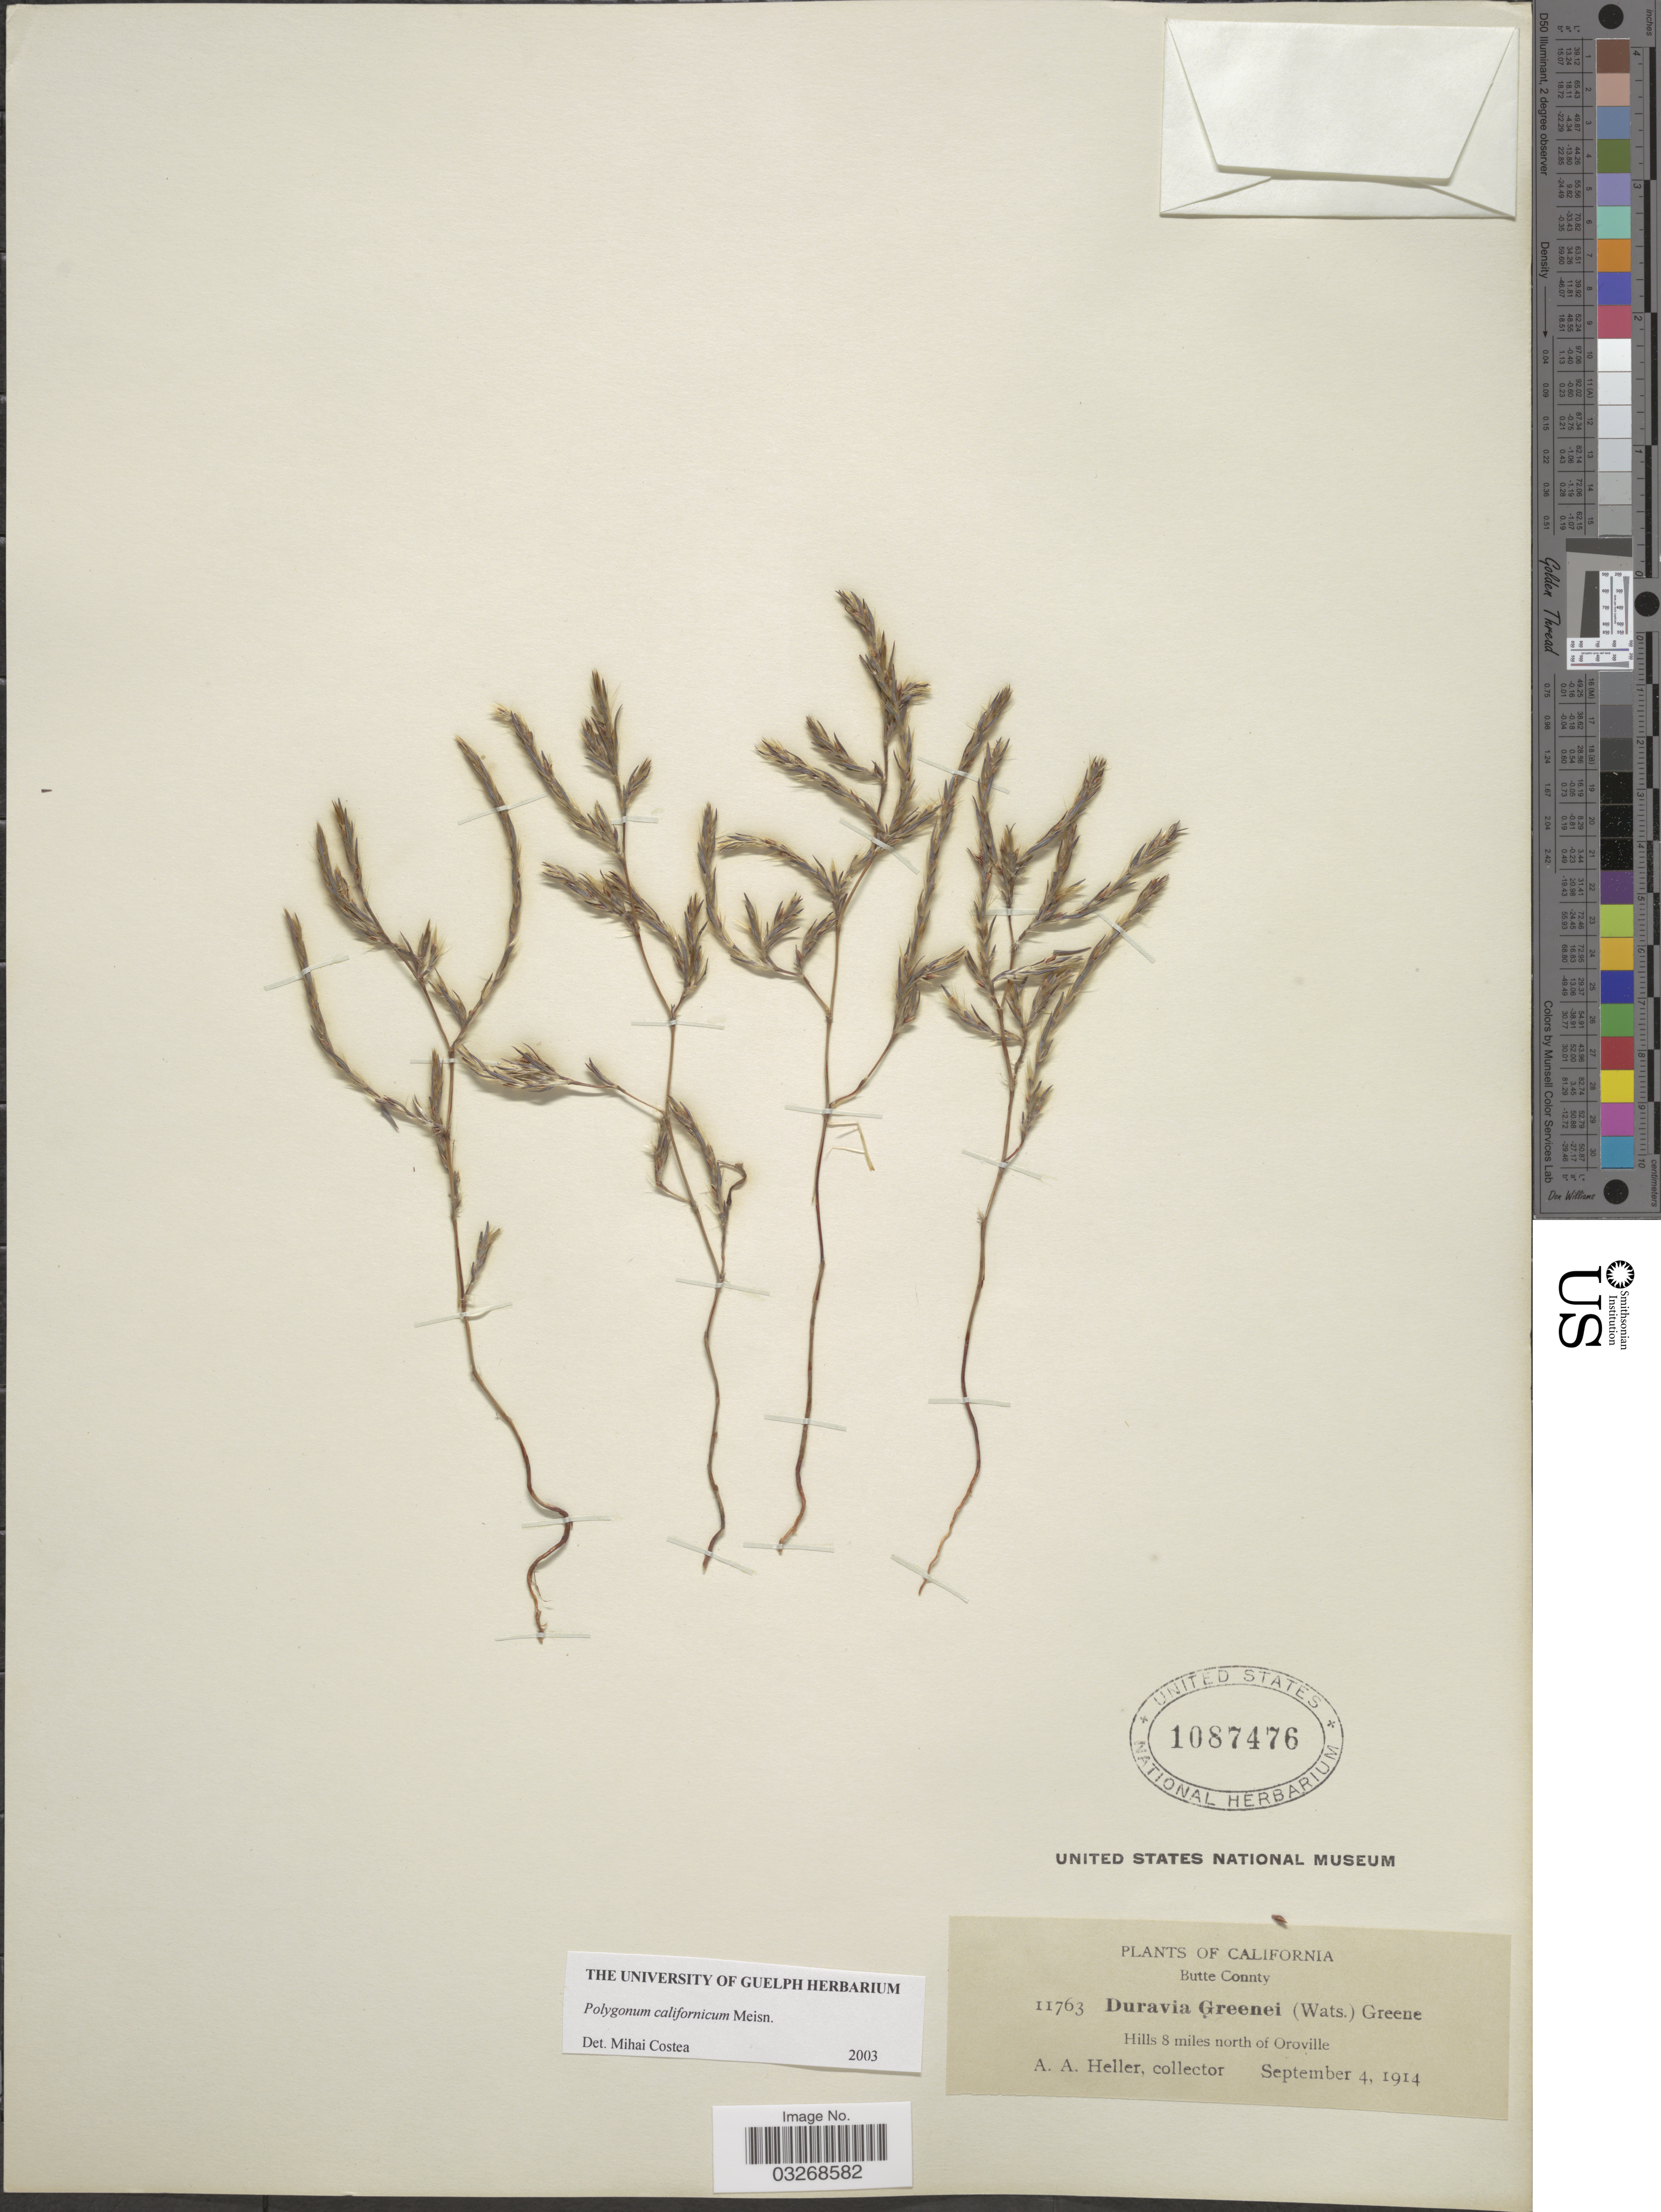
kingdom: Plantae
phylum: Tracheophyta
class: Magnoliopsida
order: Caryophyllales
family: Polygonaceae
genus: Polygonum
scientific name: Polygonum californicum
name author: Meisn.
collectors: A. A. Heller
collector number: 11763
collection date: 1914-09-04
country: United States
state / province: California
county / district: Butte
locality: Butte County. Hills 8 miles north of Oroville.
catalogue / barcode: US 1087476